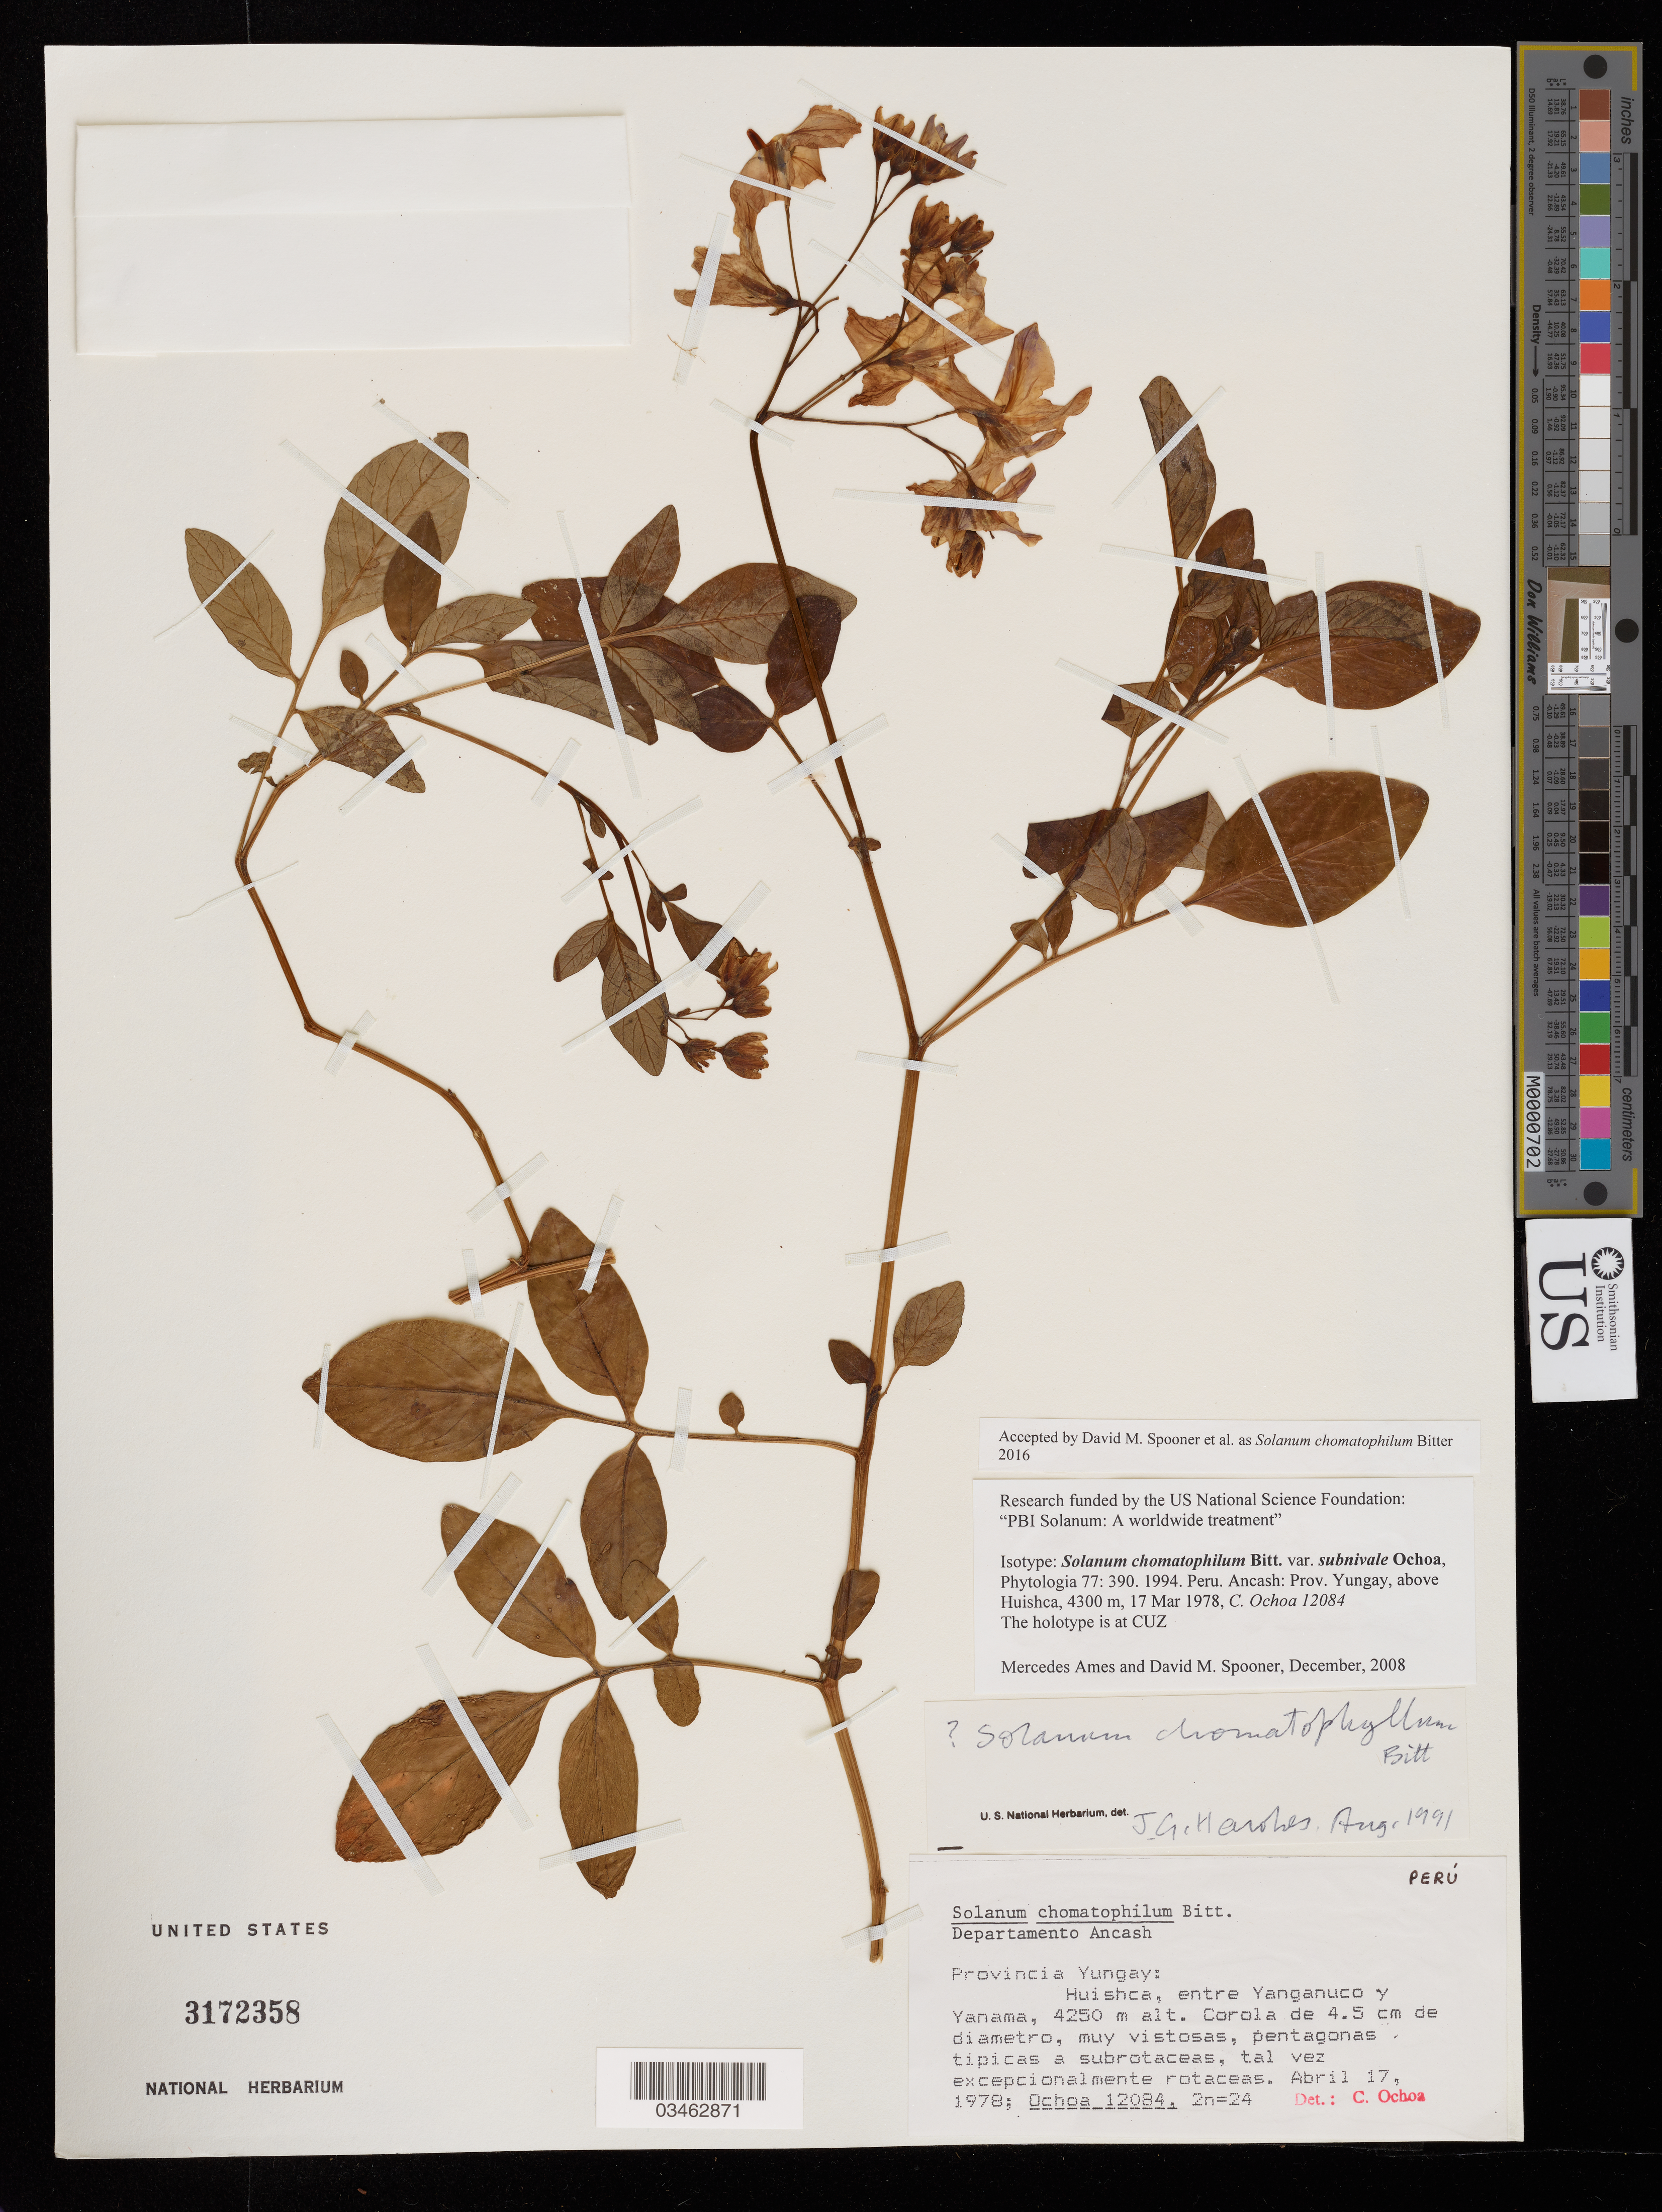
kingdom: Plantae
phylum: Tracheophyta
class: Magnoliopsida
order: Solanales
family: Solanaceae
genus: Solanum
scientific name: Solanum chomatophilum var. subnivale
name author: Ochoa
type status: Isotype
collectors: C. Ochoa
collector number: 12084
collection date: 1978-04-17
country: Peru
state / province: Ancash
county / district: Yungay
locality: Huishca, entre Yanganuco y Yanama.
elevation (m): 4250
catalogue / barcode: US 3172358